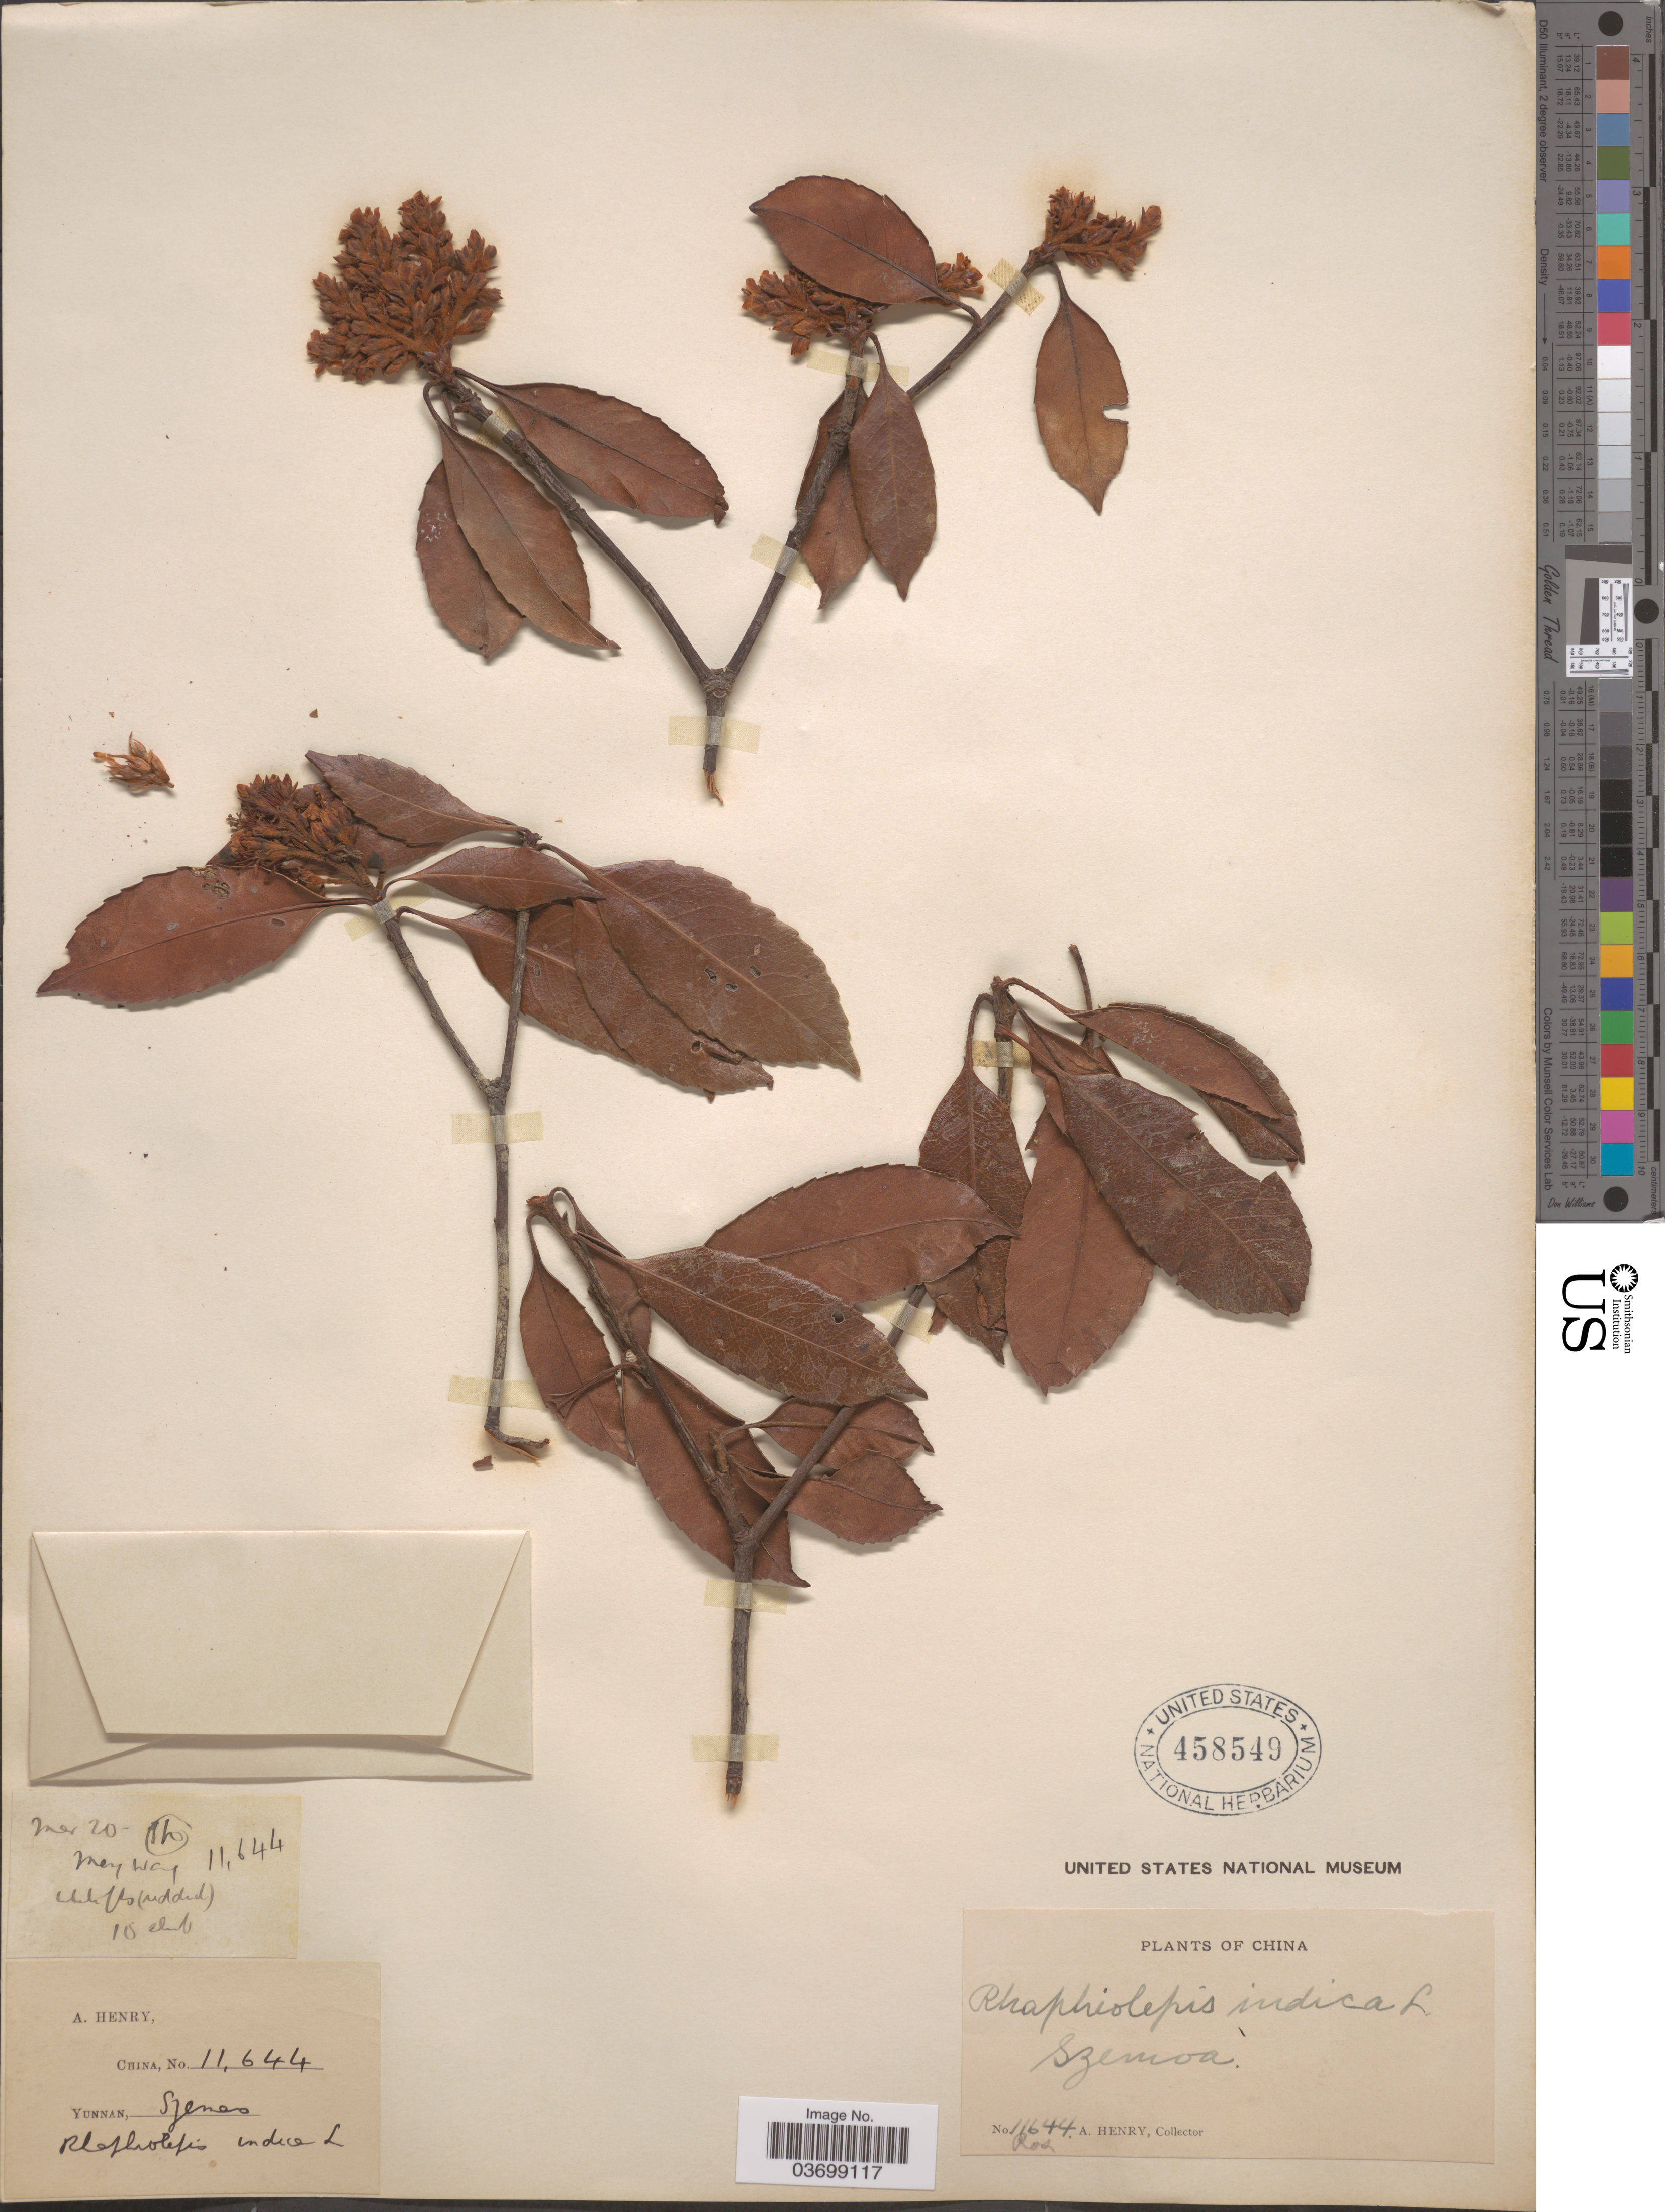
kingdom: Plantae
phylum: Tracheophyta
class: Magnoliopsida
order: Rosales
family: Rosaceae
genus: Rhaphiolepis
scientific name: Rhaphiolepis indica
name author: (L.) Lindl.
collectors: A. Henry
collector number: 11644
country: China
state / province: Yunnan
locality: Szemoa.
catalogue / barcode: US 458549